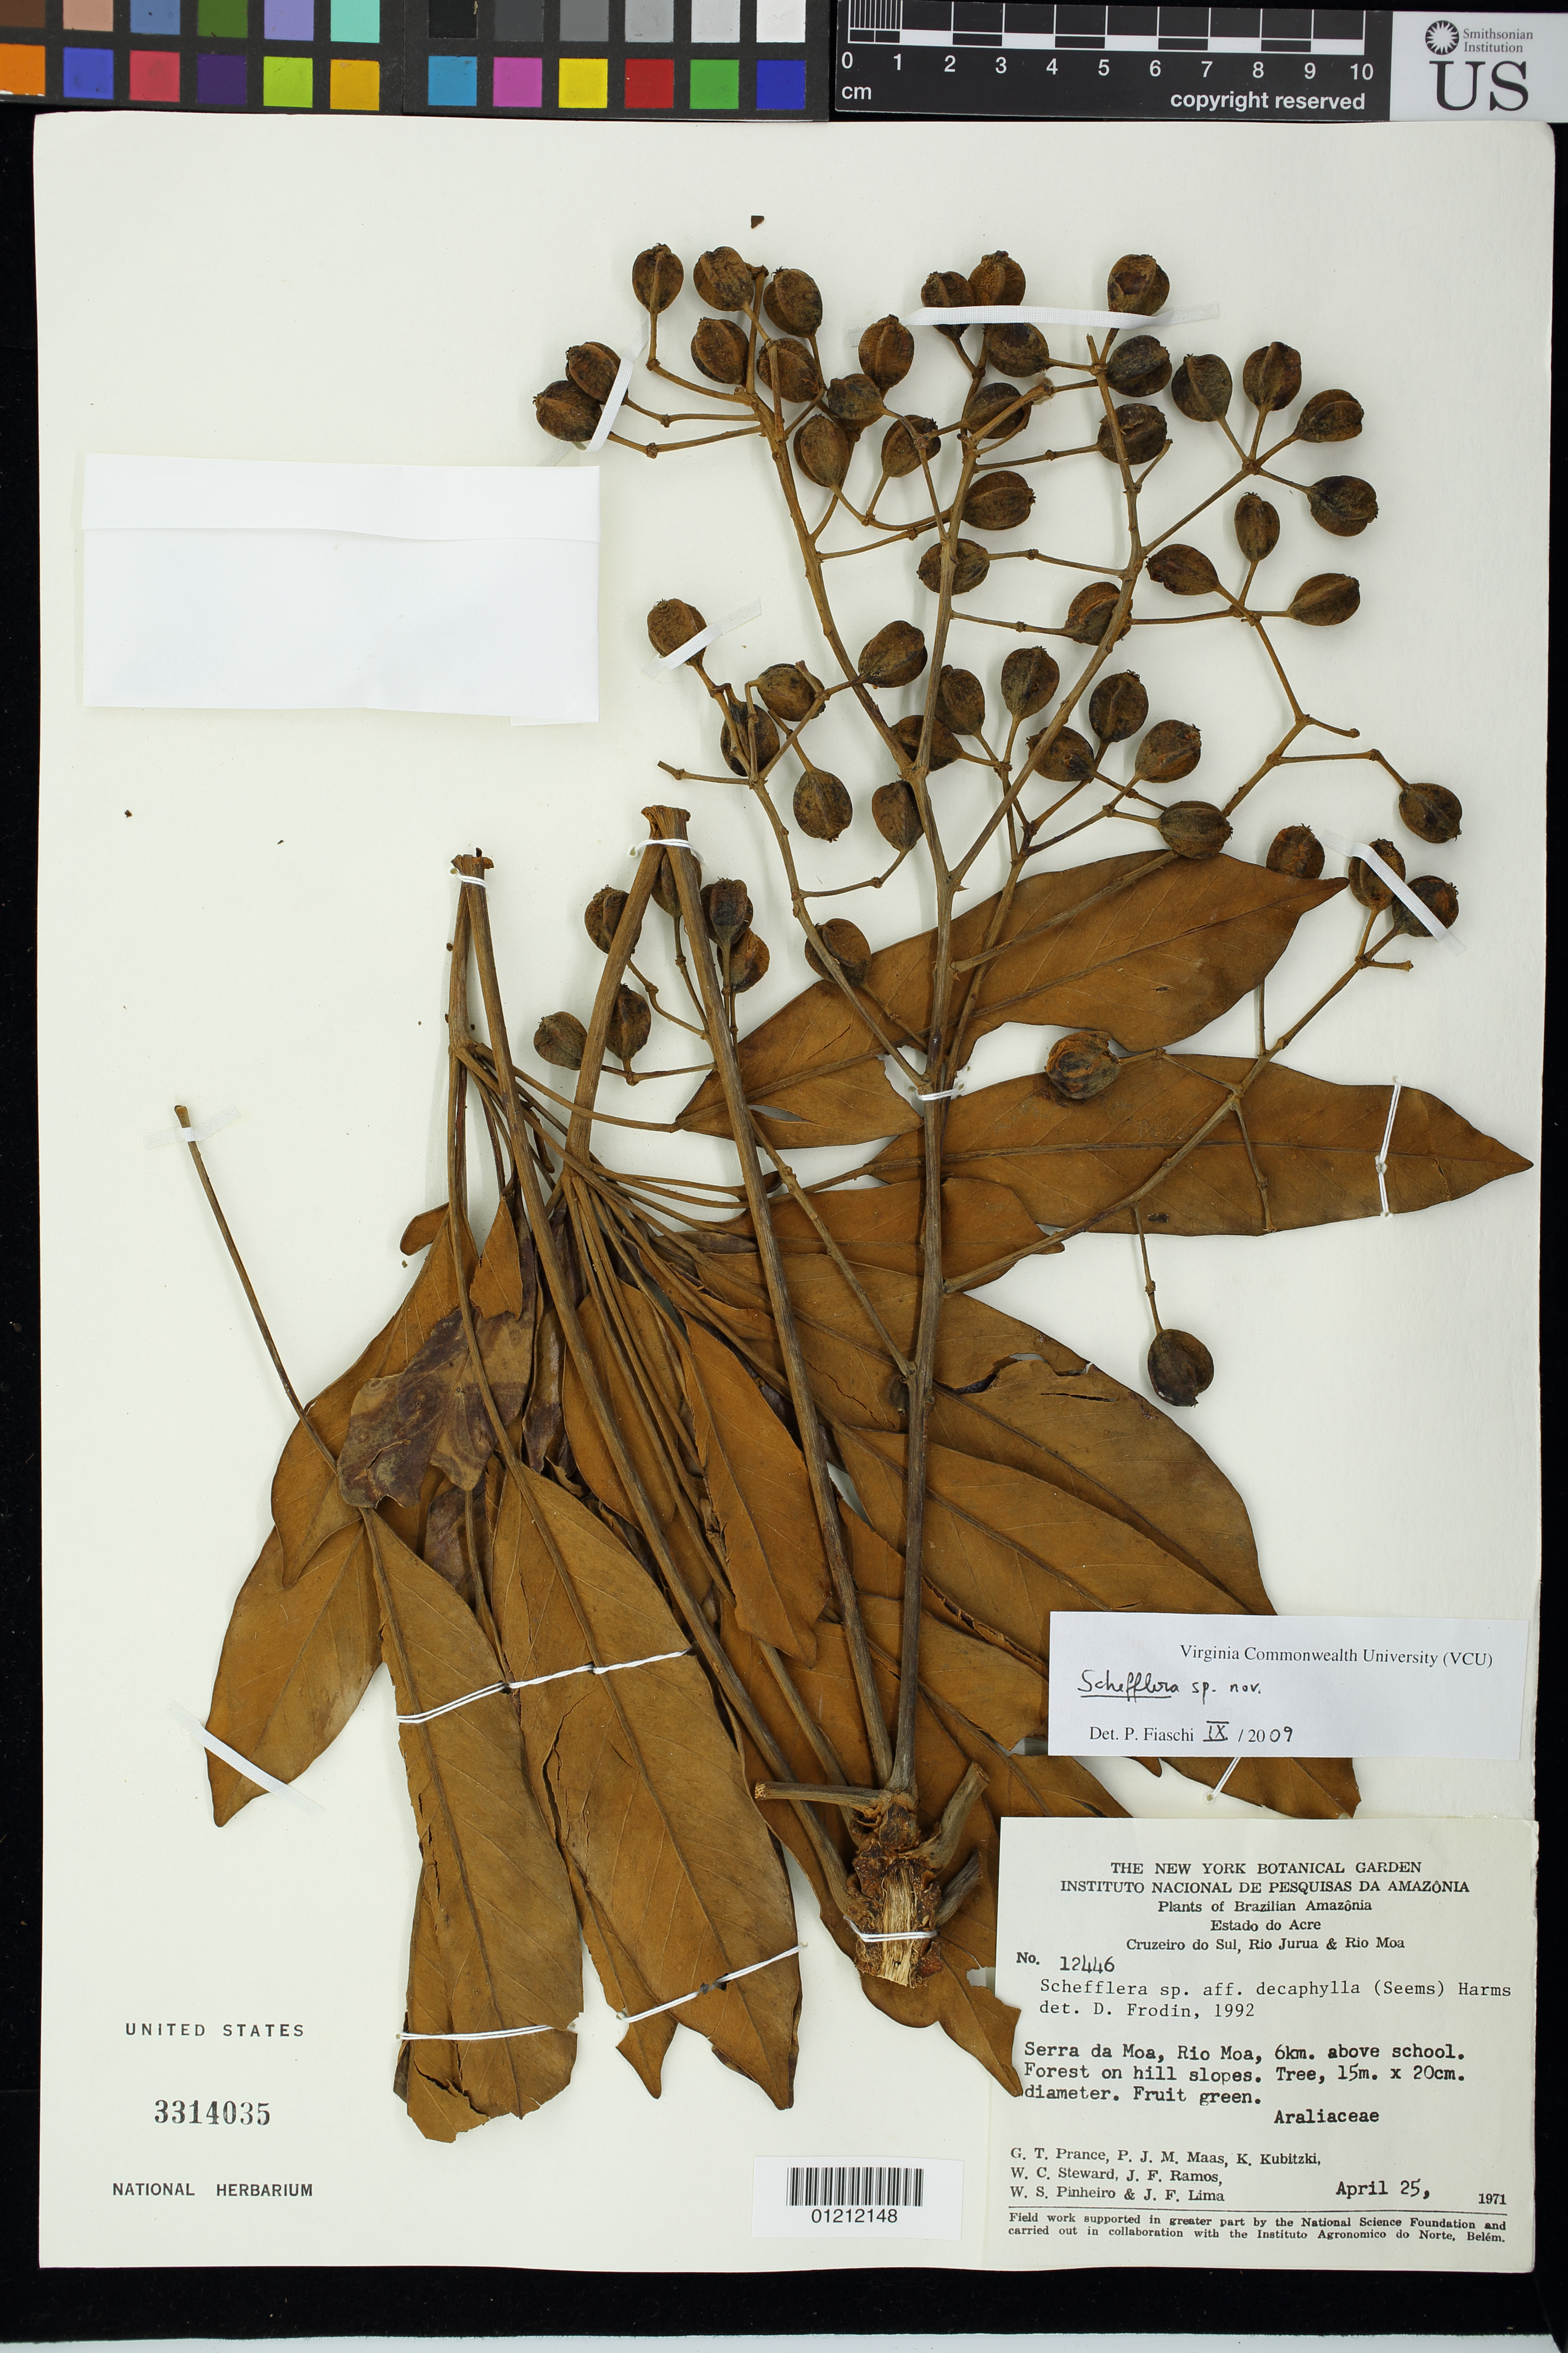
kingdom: Plantae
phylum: Tracheophyta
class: Magnoliopsida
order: Apiales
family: Araliaceae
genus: Schefflera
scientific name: Schefflera sp.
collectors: G. T. Prance, P. Maas, K. Kubitzki & W. C. Steward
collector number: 12446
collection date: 1971-04-25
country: Brazil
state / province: Acre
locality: Cruzeiro do Sul, Rio Jurua & Rio Moa. Serra da Moa, Rio Moa, 6km. Above school. Forest on hill slopes.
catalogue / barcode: US 3314035